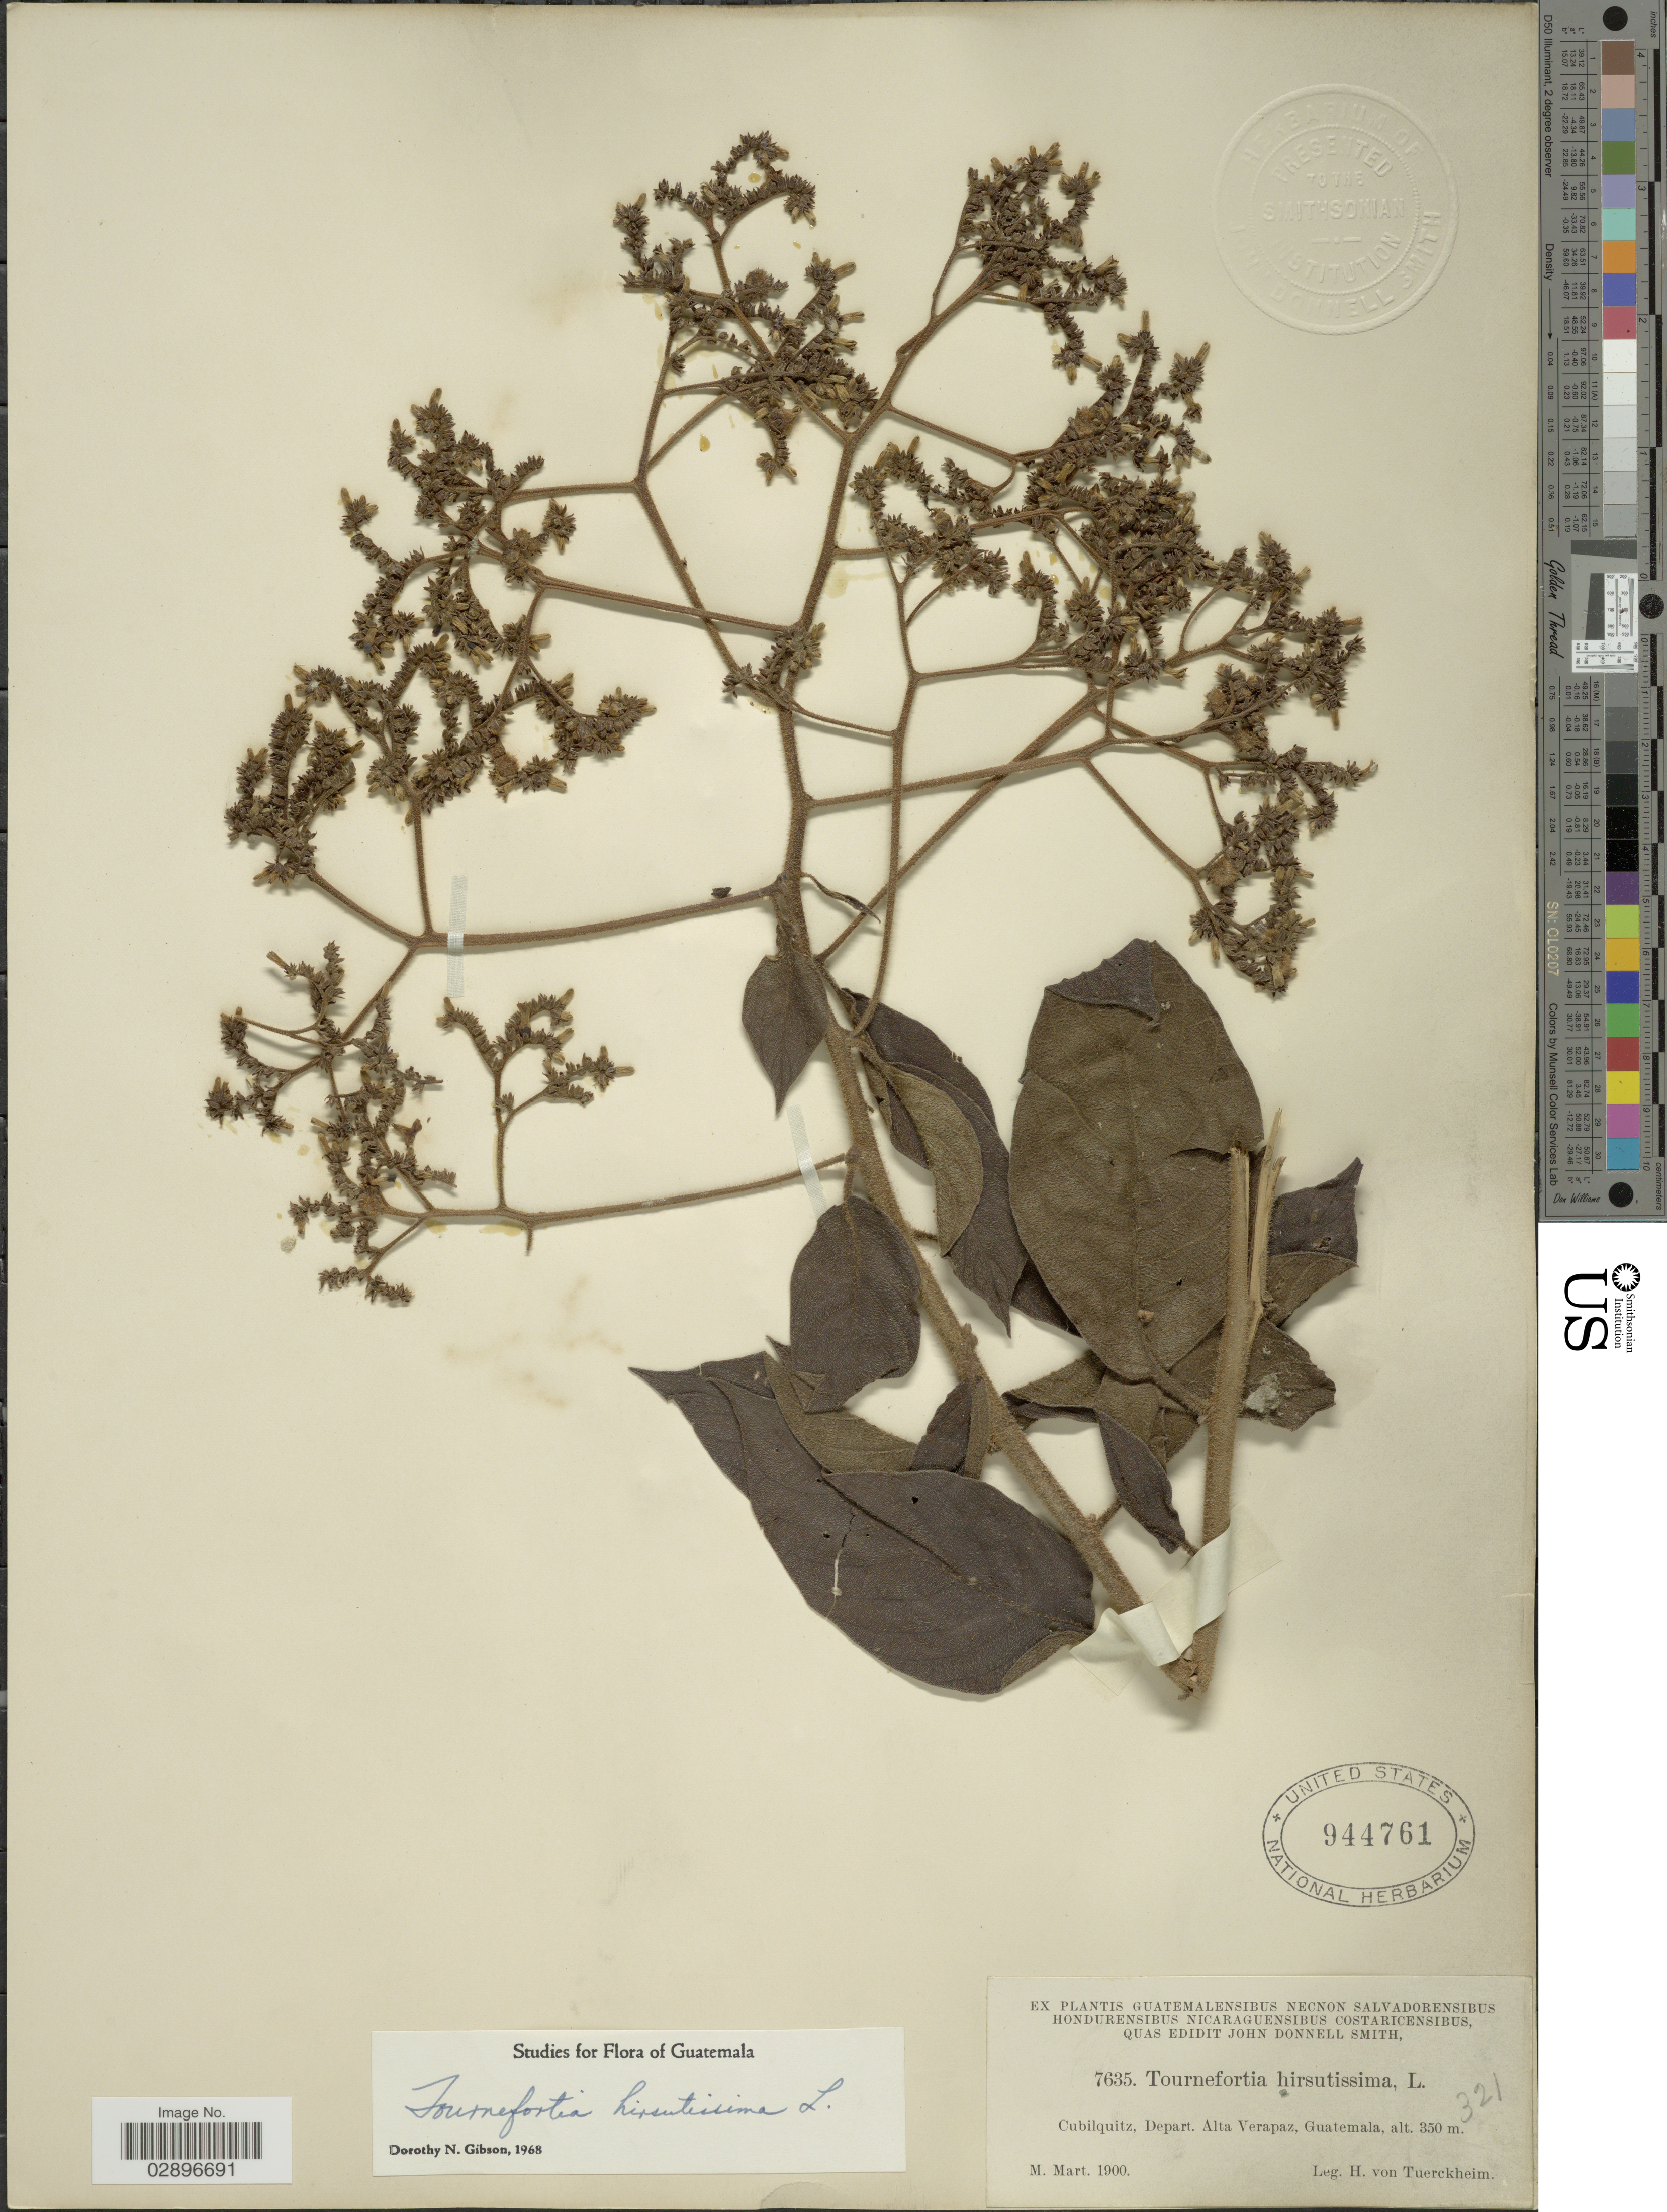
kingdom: Plantae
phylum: Tracheophyta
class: Magnoliopsida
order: Boraginales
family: Heliotropiaceae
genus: Tournefortia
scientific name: Tournefortia hirsutissima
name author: L.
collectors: H. von Türckheim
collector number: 7635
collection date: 1900-03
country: Guatemala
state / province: Alta Verapaz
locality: Cubilquitz, Depart. Alta Verapaz.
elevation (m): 350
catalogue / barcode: US 944761